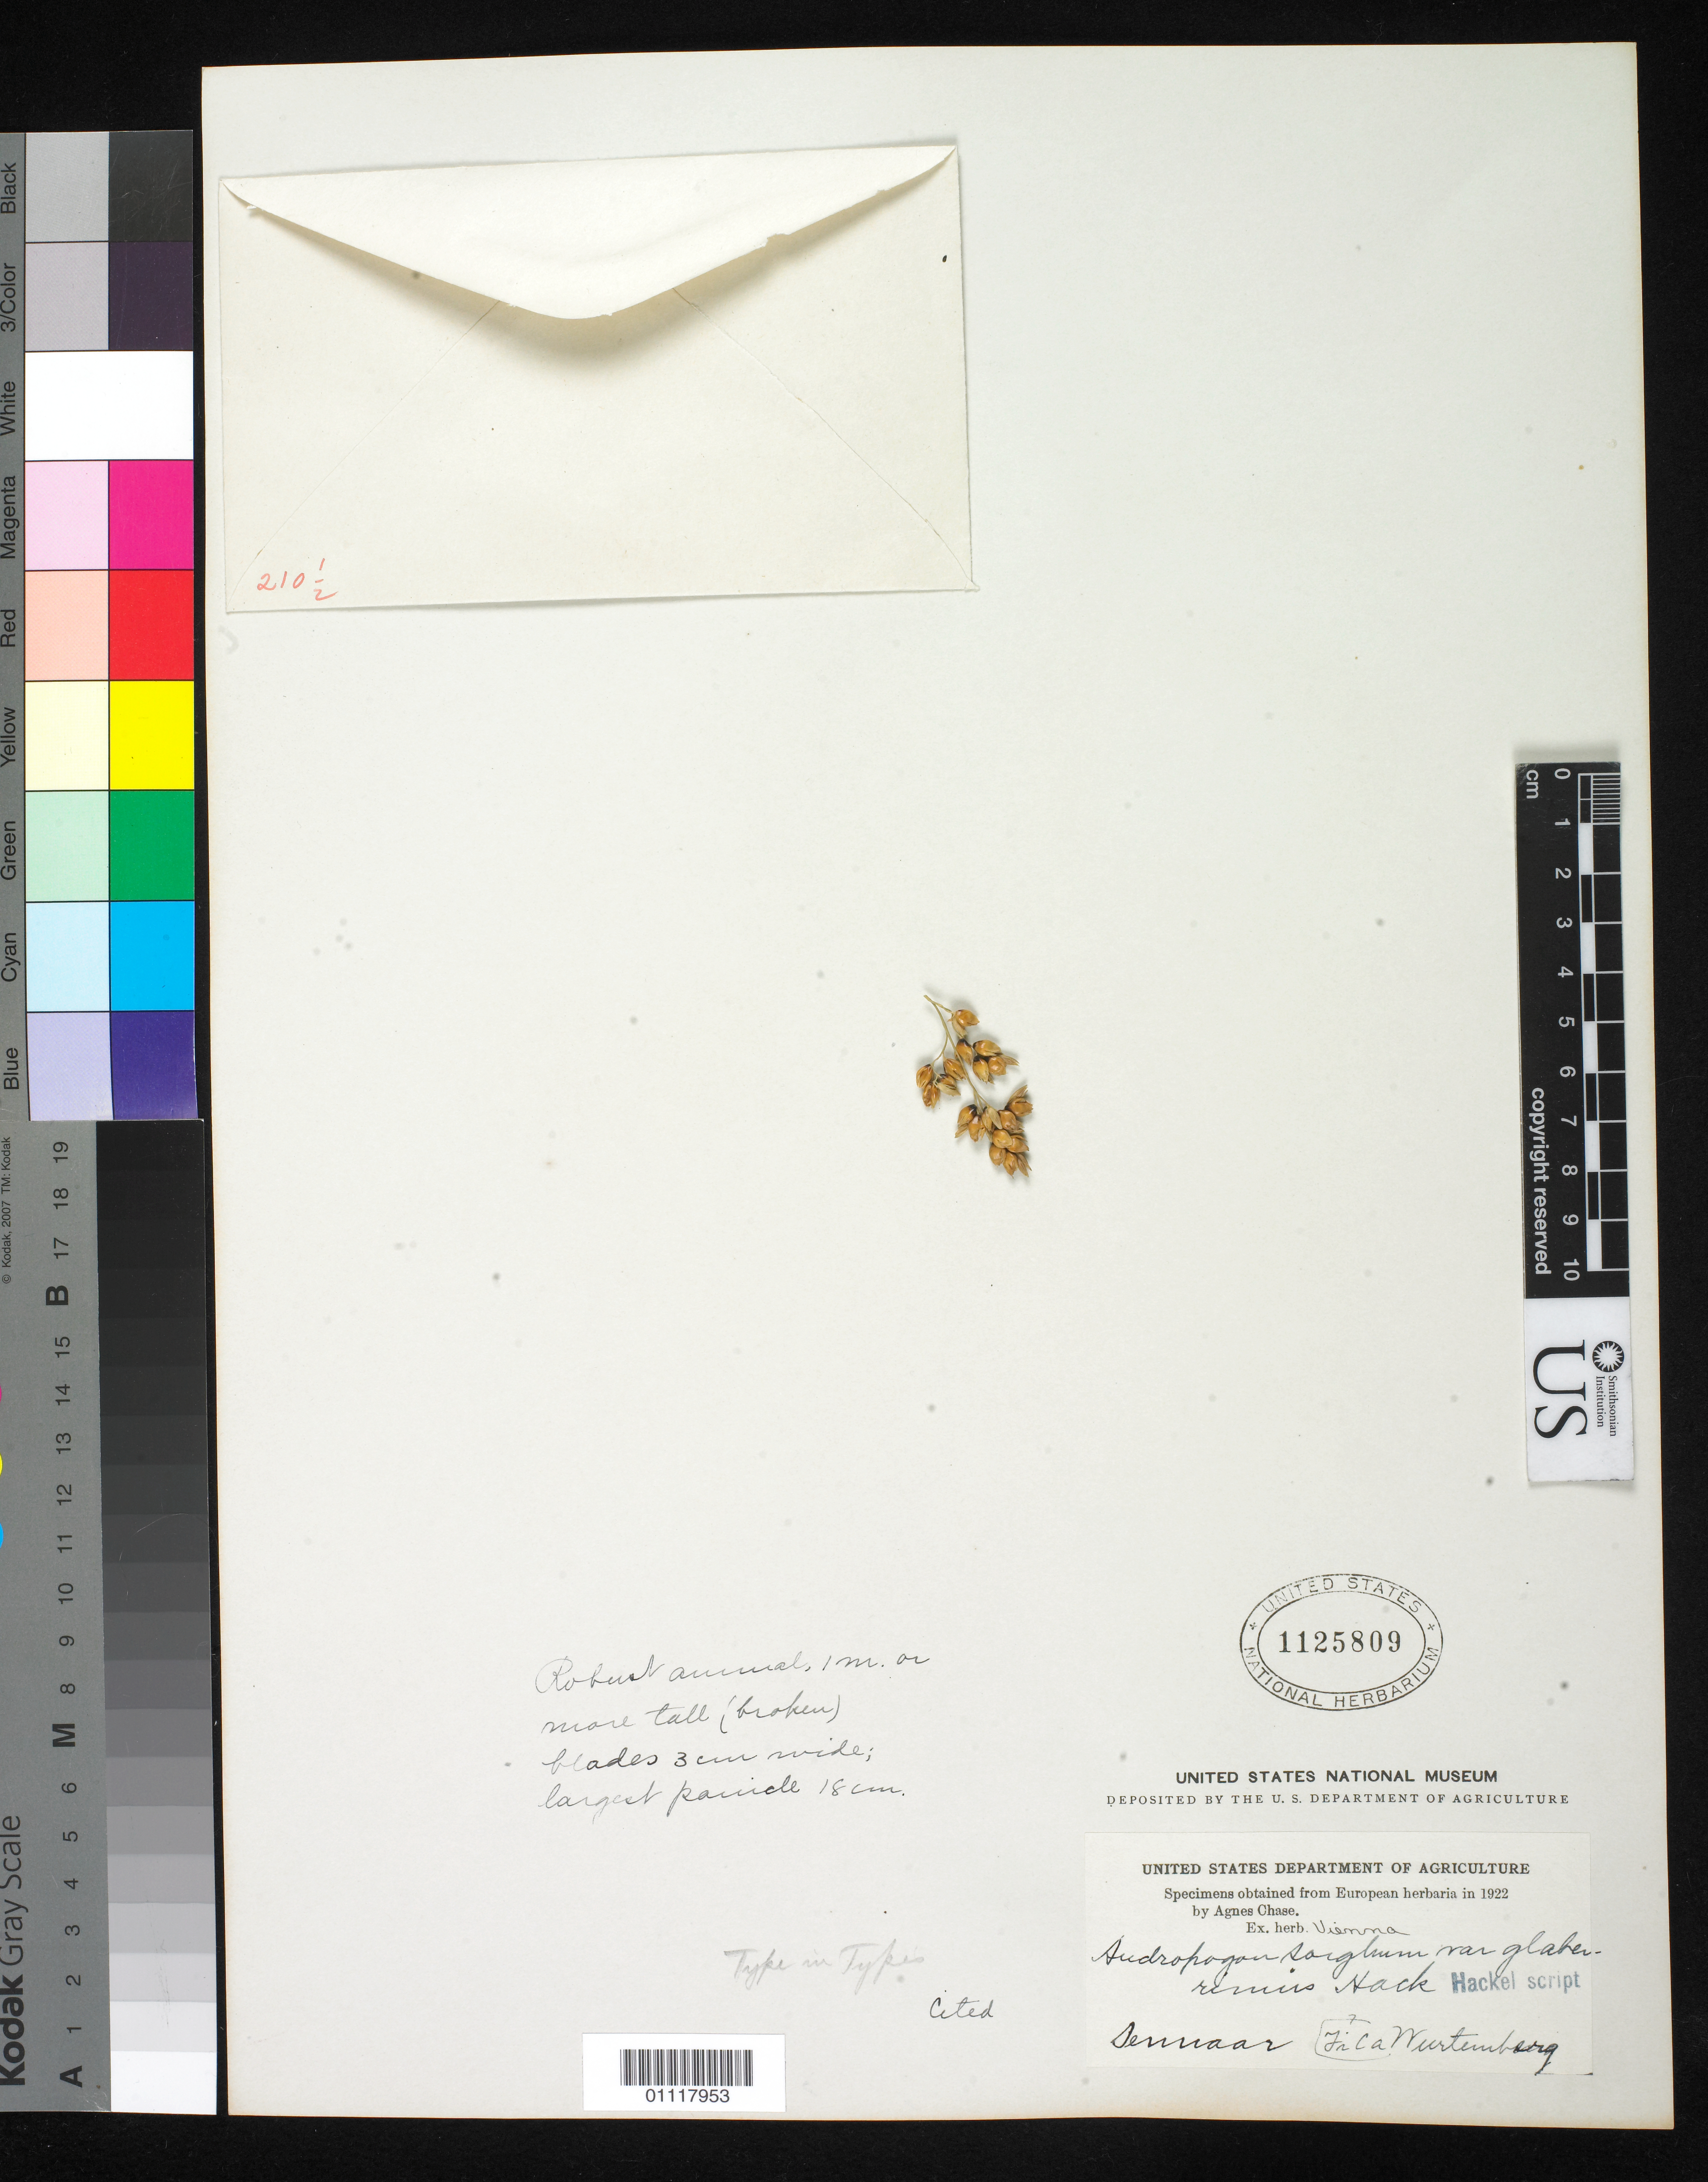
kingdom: Plantae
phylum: Tracheophyta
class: Liliopsida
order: Poales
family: Poaceae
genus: Andropogon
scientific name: Andropogon sorghum var. glaberrimus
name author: Hack.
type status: Syntype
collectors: P. Württemberg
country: Sudan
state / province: Sinnār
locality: Sennaar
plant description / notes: Fragmentary material of type specimen ex herb. Vienna.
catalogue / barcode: US 1125809